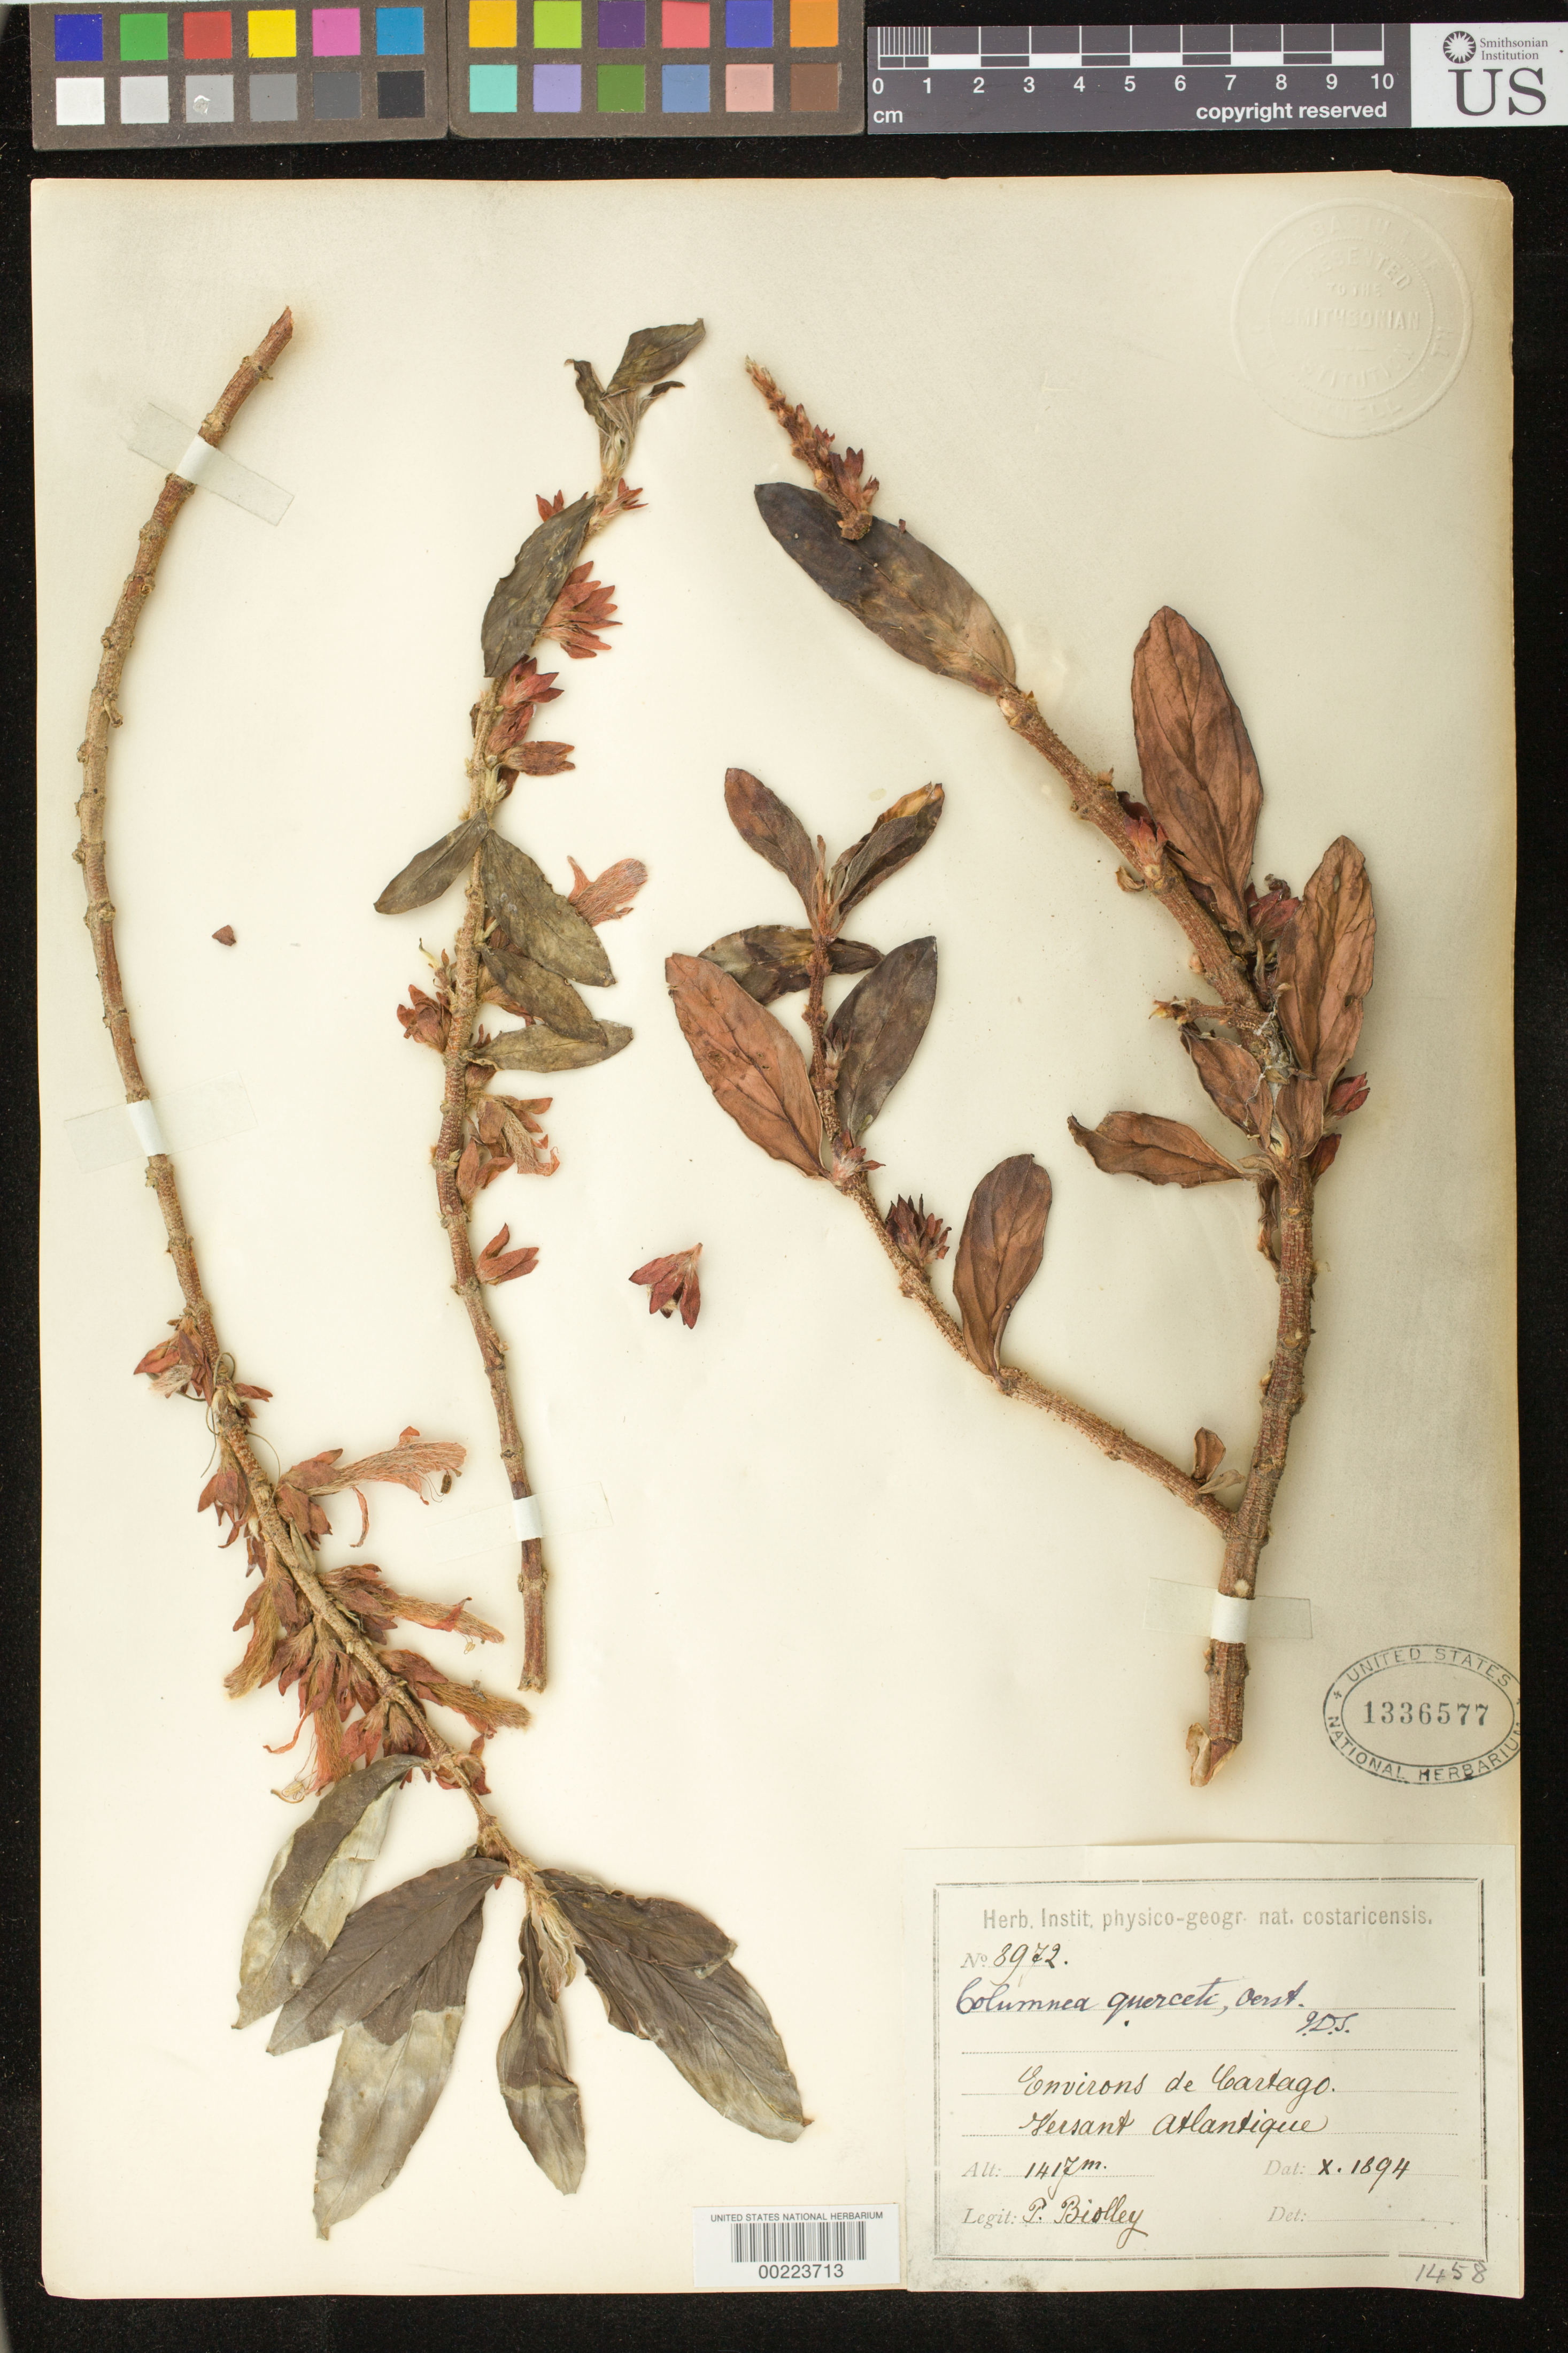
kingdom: Plantae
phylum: Tracheophyta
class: Magnoliopsida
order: Lamiales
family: Gesneriaceae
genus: Columnea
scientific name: Columnea querceti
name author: Oerst.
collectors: P. Biolley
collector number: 8972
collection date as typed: Oct 1894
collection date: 1894-10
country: Costa Rica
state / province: Cartago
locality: Environs of Cartago, Atlantic slope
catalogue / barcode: US 1336577